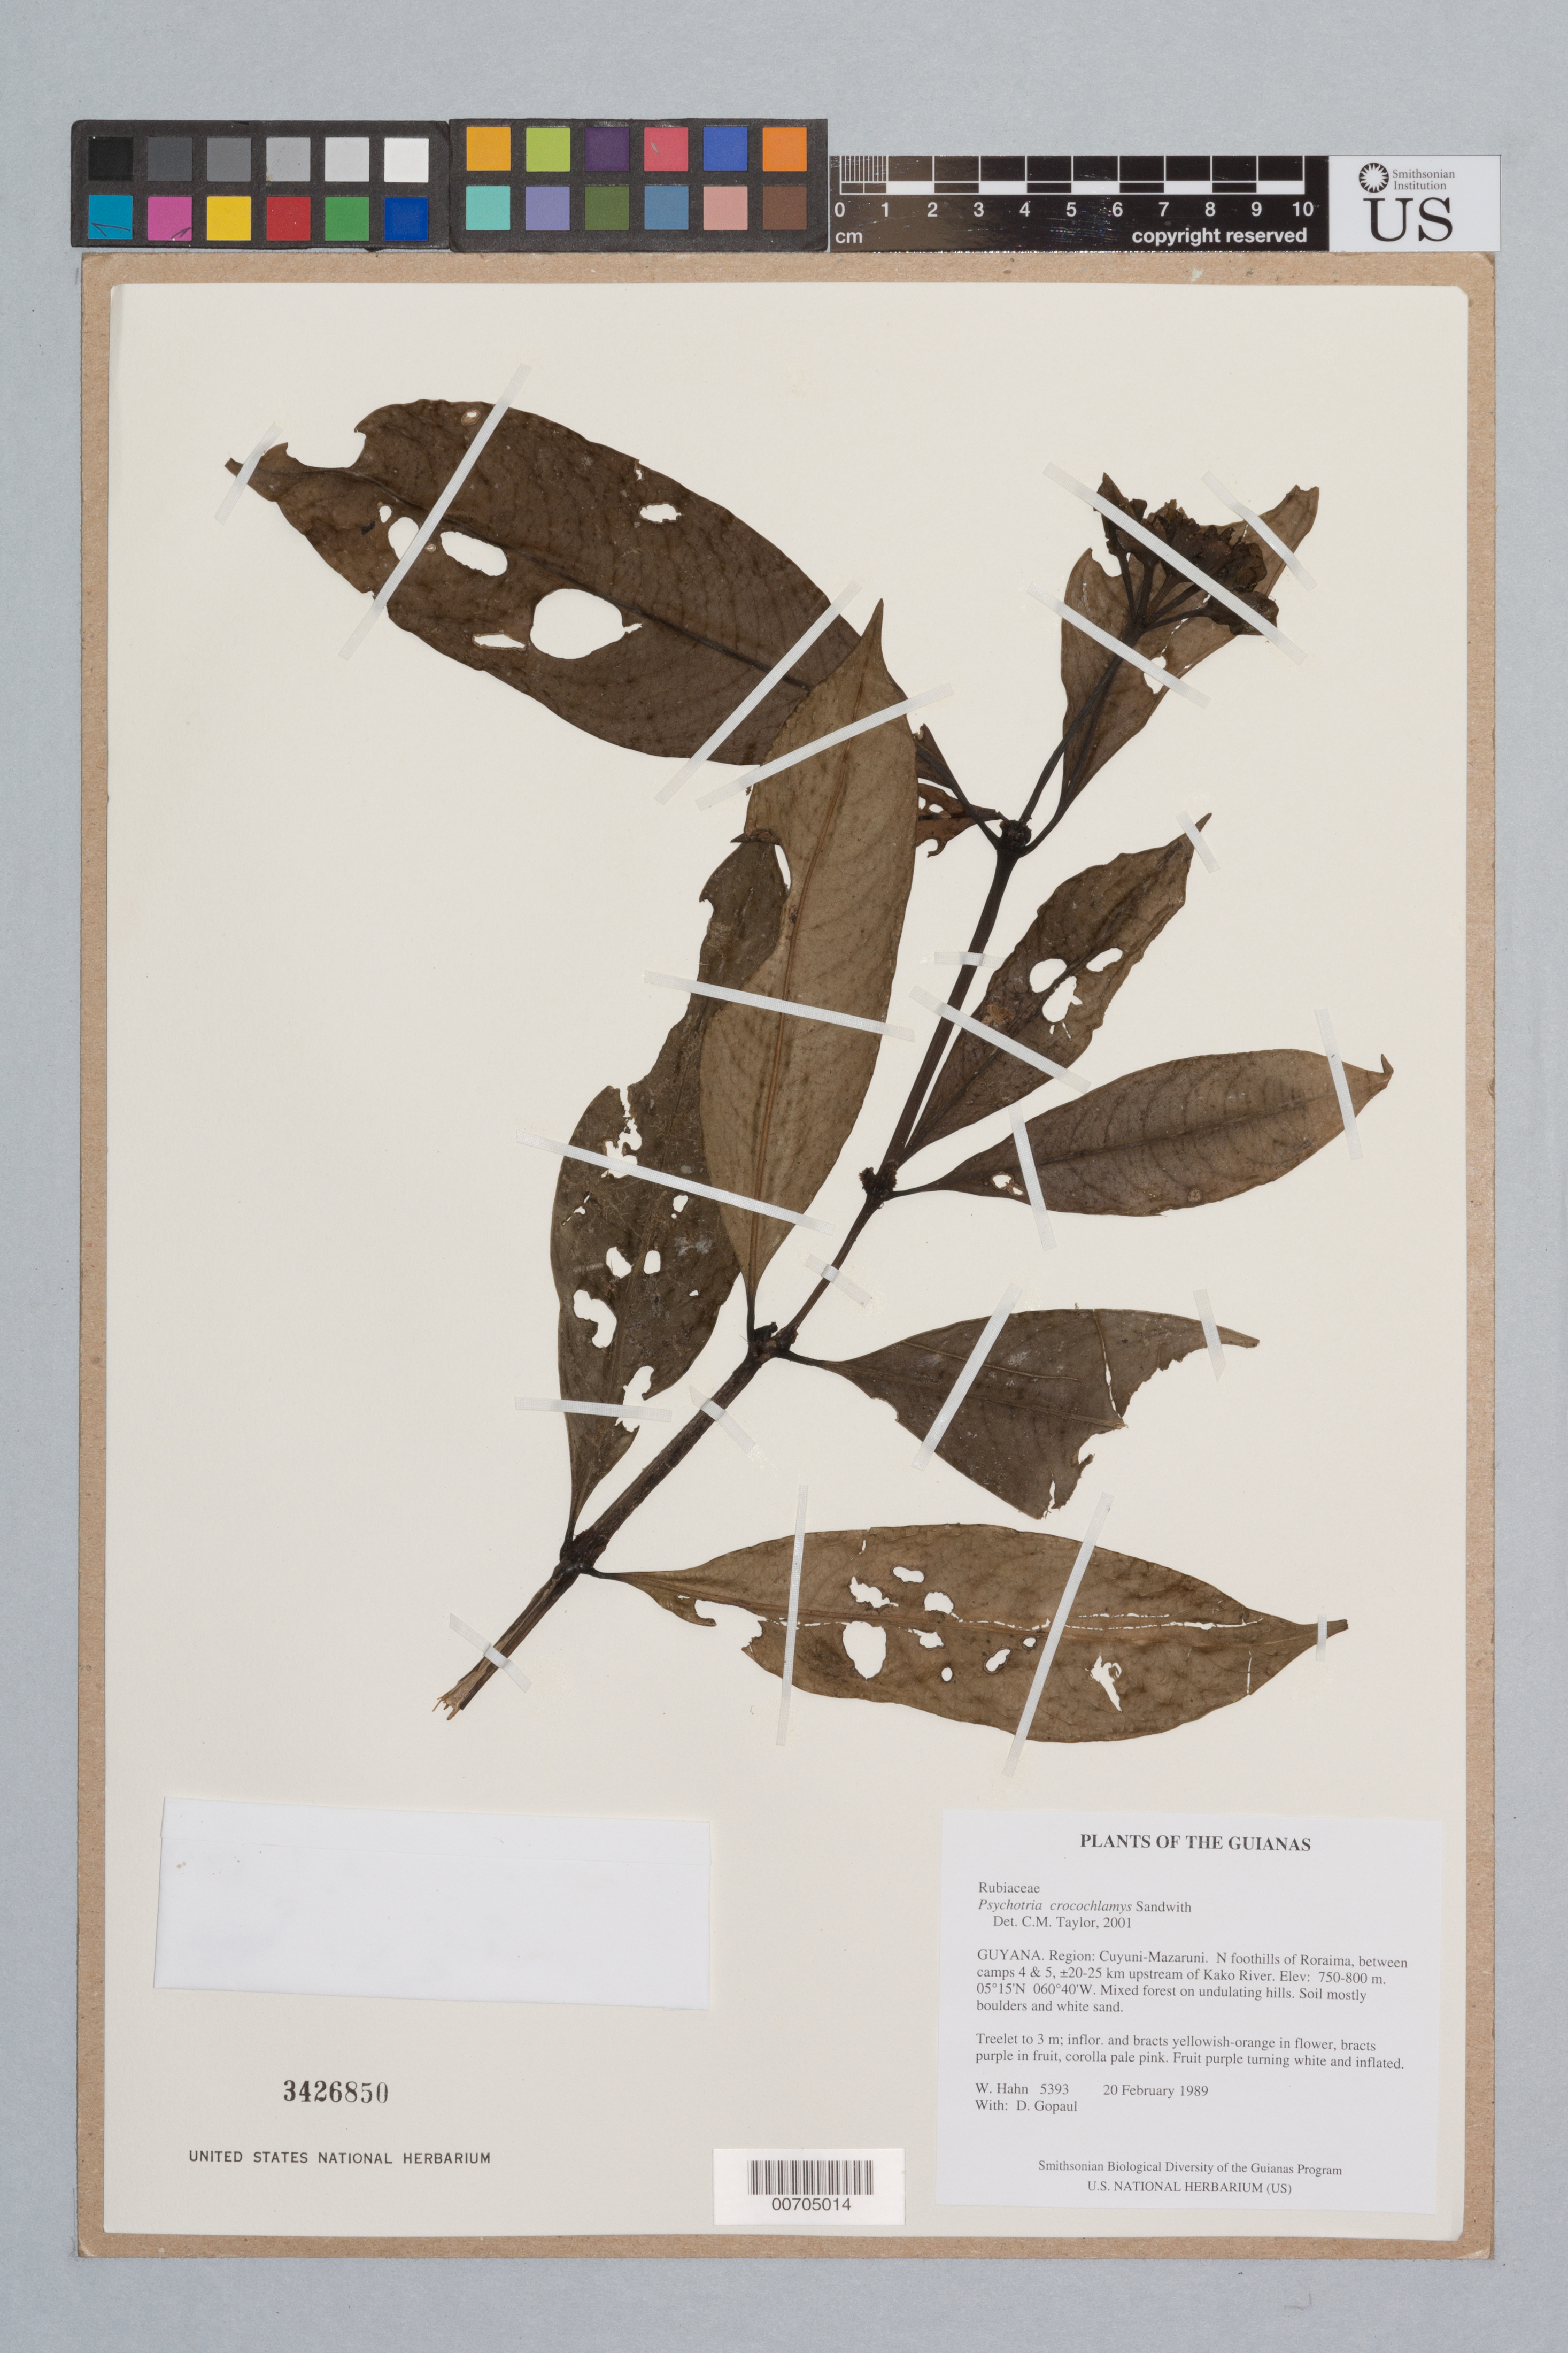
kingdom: Plantae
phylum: Tracheophyta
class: Magnoliopsida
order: Gentianales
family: Rubiaceae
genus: Palicourea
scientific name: Palicourea crocochlamys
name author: (Sandw.) Delprete & J.H. Kirkbr.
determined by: Kirkbride, J. H., Jr.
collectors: W. Hahn & D. Gopaul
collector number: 5393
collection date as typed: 20 February 1989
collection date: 1989-02-20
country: Guyana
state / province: Cuyuni-Mazaruni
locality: N foothills of Roraima, between camps 4 & 5, ±20-25 km upstream of Kako River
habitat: Mixed forest on undulating hills. Soil mostly boulders and white sand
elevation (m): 750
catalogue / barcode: US 3426850